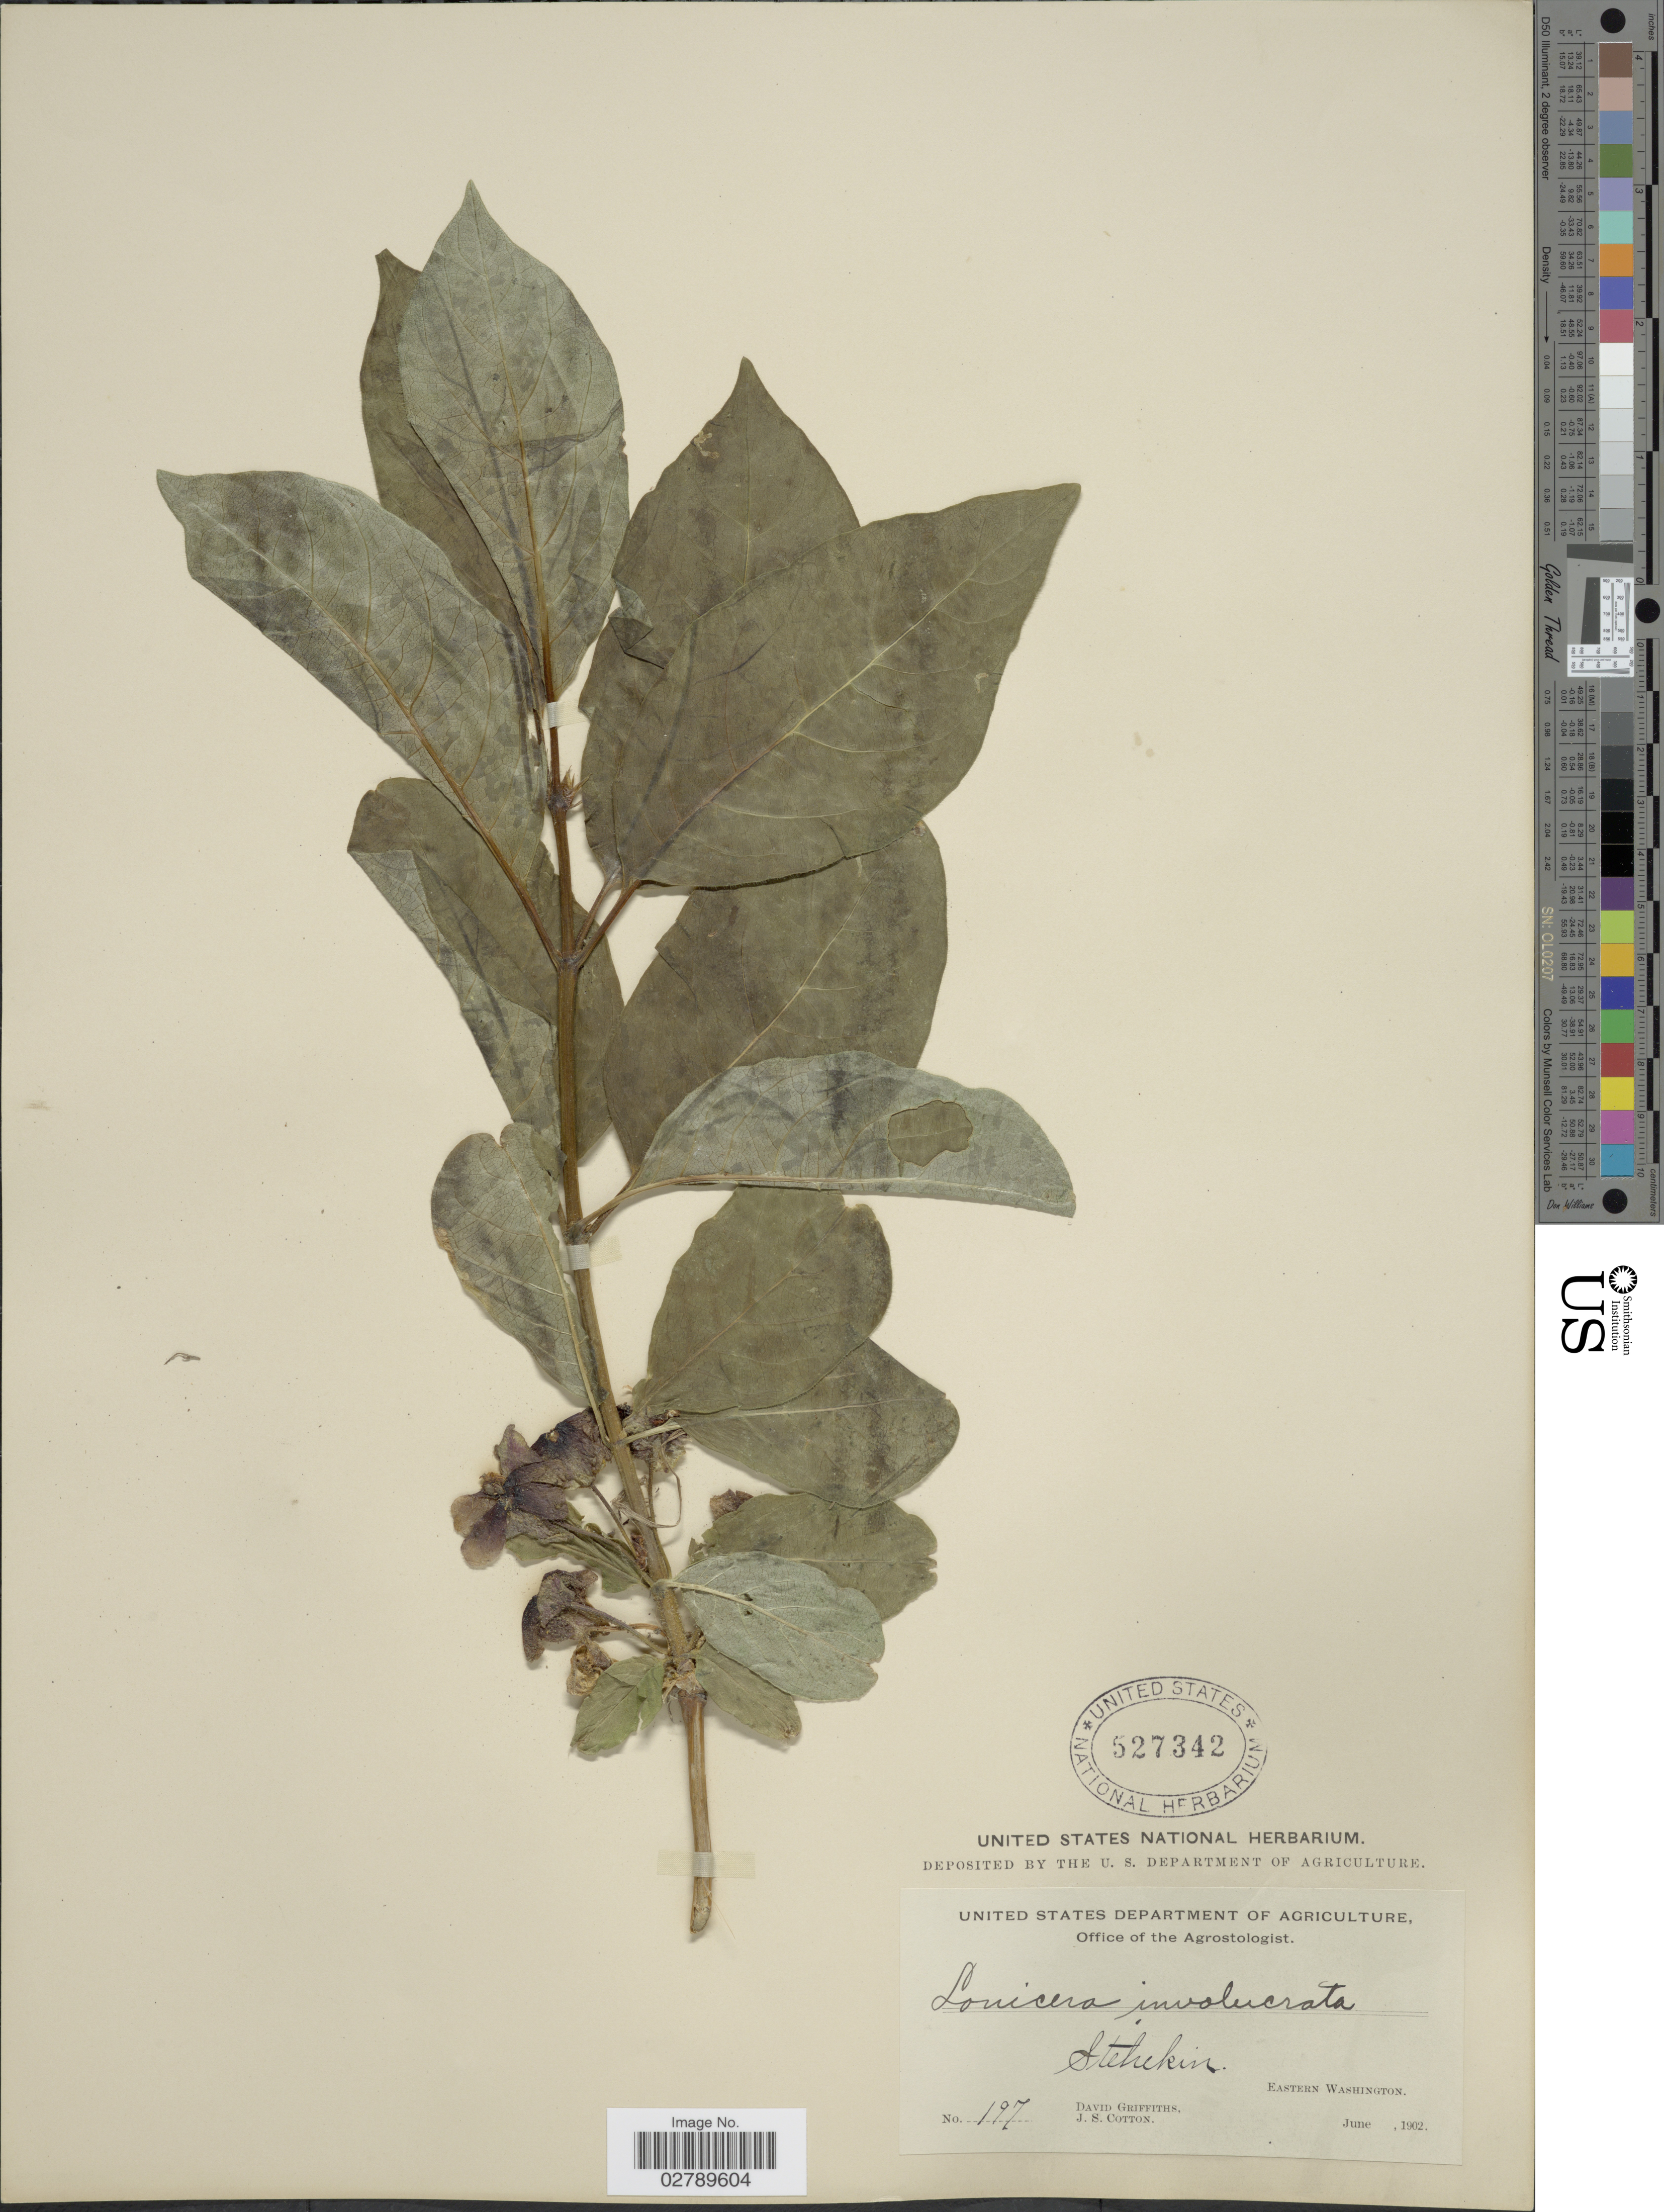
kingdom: Plantae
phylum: Tracheophyta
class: Magnoliopsida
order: Dipsacales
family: Caprifoliaceae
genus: Lonicera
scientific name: Lonicera involucrata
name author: (Richardson) Banks ex Spreng.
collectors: D. Griffiths & J. S. Cotton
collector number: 197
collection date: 1902-06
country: United States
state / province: Washington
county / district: Chelan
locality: Stehekin. Eastern Washington.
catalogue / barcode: US 527342